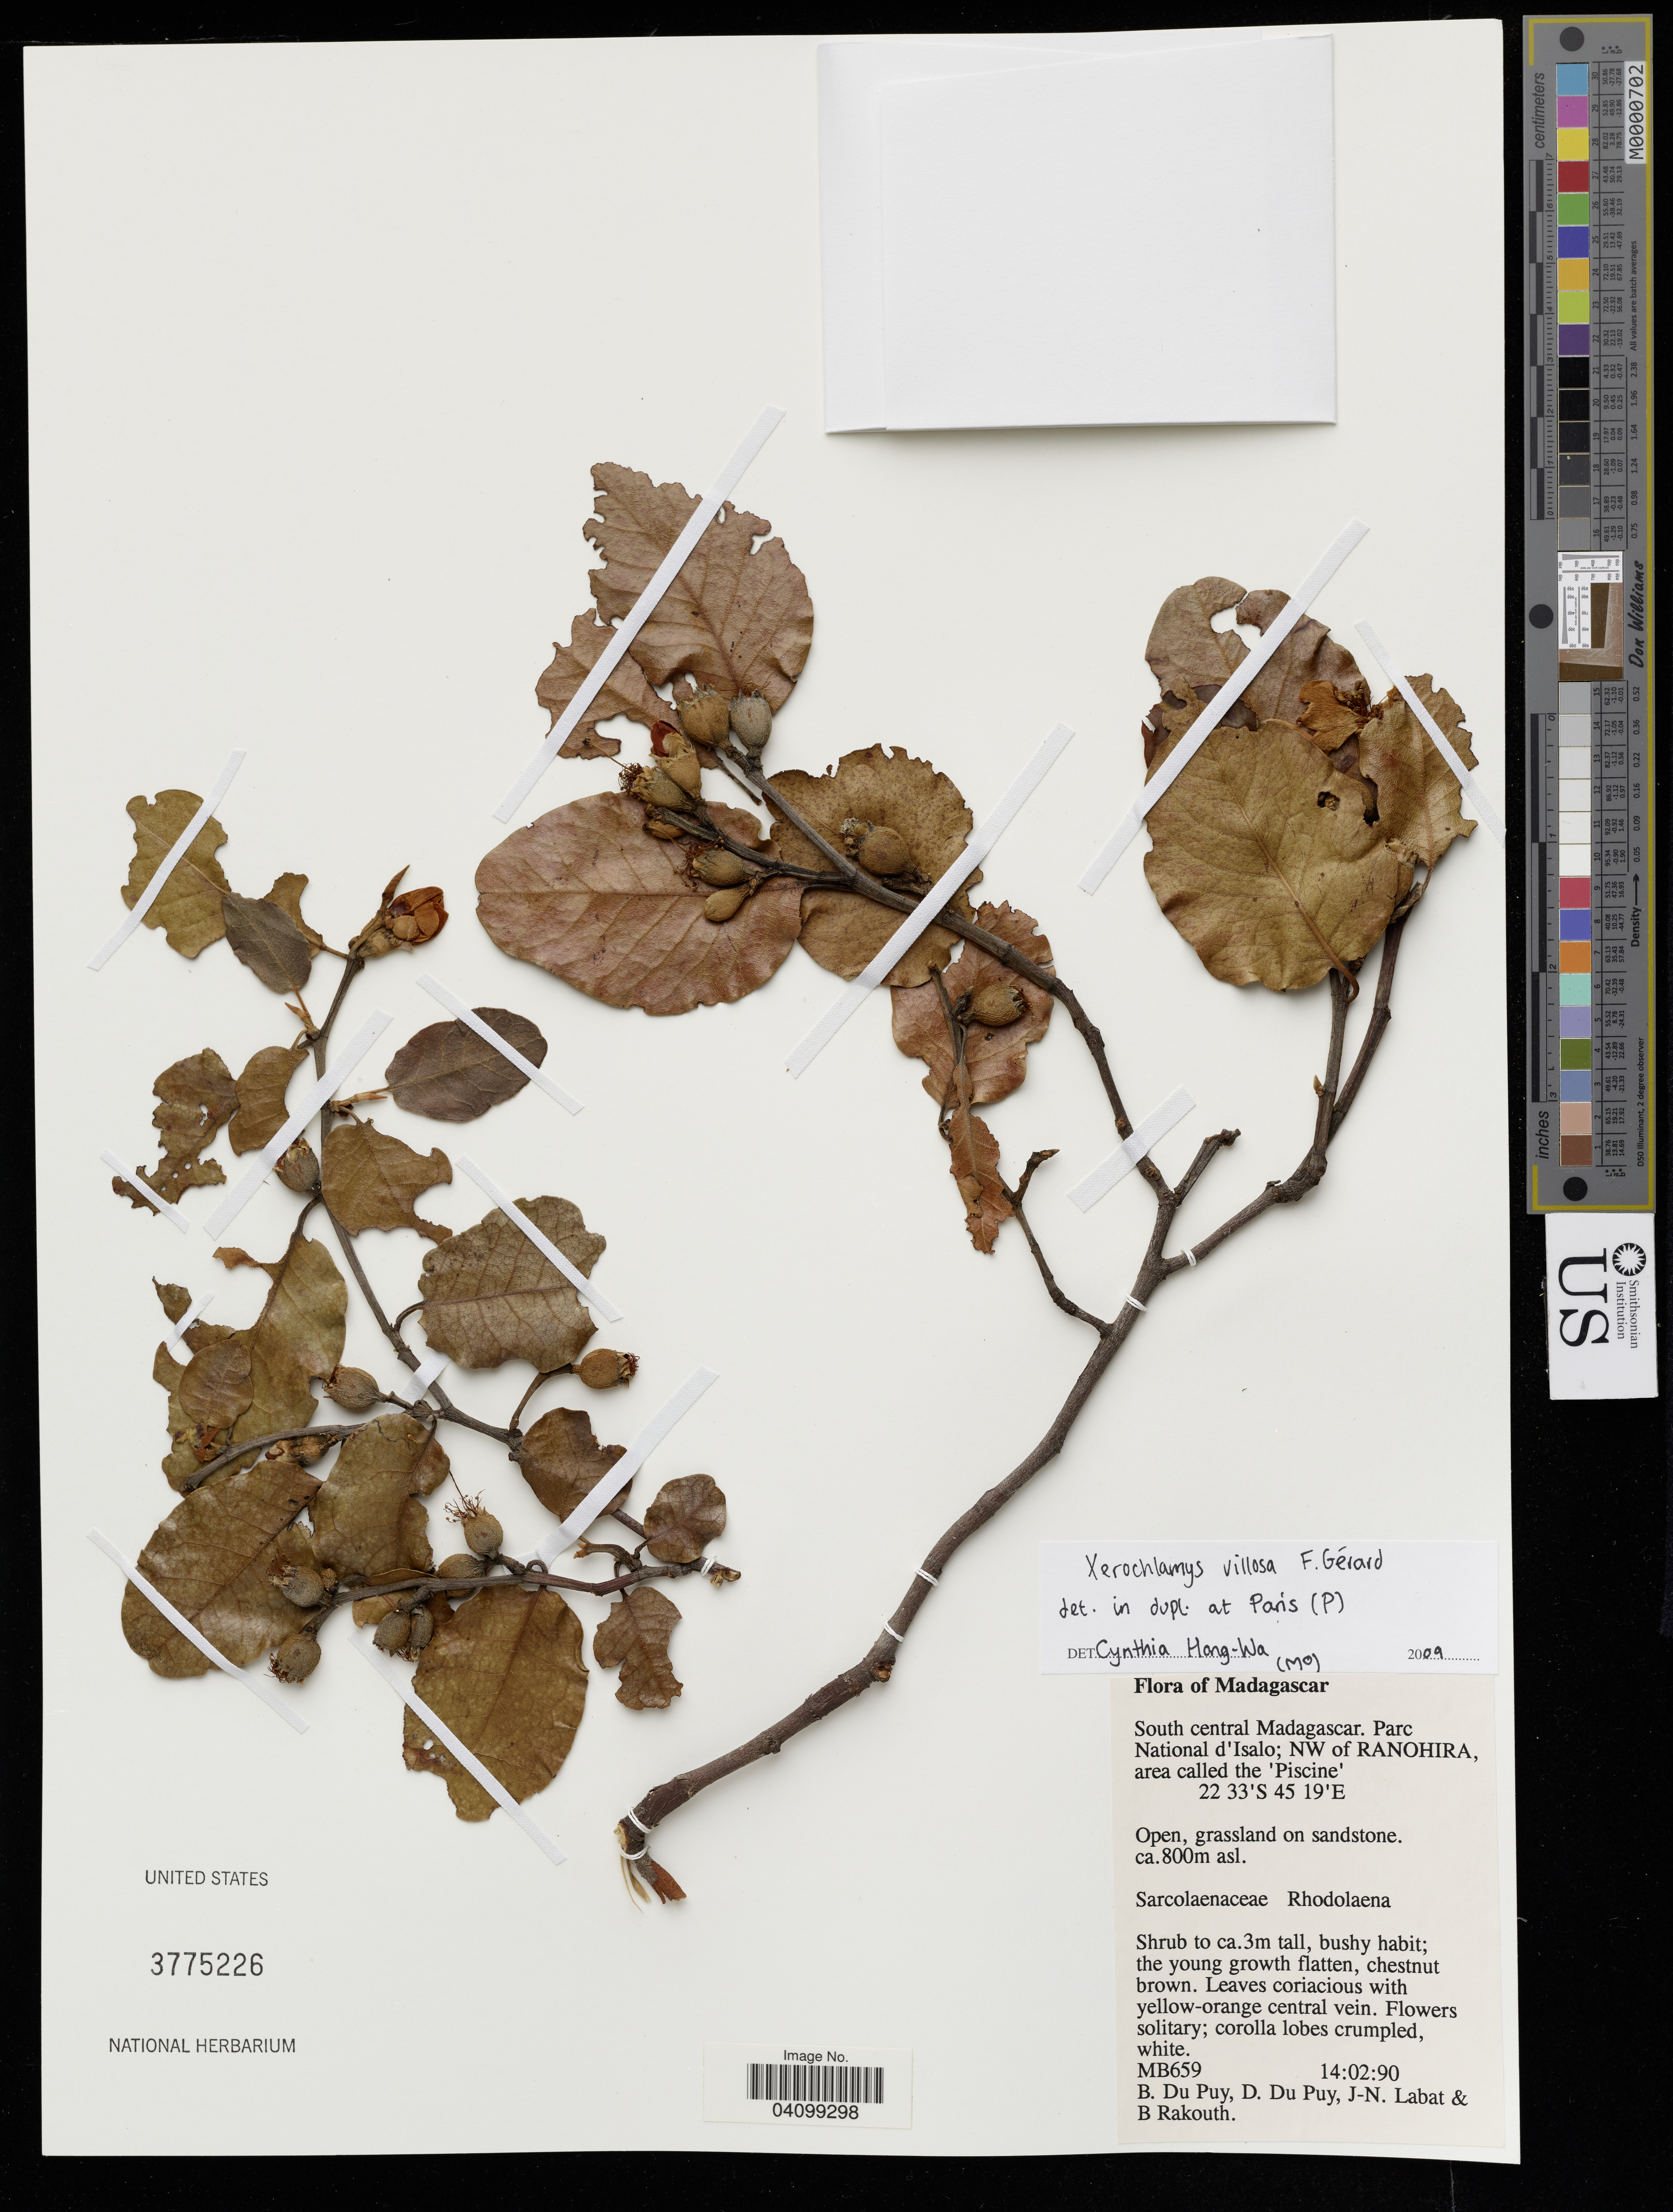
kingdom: Plantae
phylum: Tracheophyta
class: Magnoliopsida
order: Malvales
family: Sarcolaenaceae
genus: Xerochlamys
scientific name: Xerochlamys villosa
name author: Baill.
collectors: B. Du Puy, D. Du Puy & J.-N. Labat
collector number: MB 659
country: Madagascar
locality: South Central Madagascar. Parc National d'Isalo; NW of Ranohira, area called the 'Piscine'.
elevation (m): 800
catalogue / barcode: US 3775226